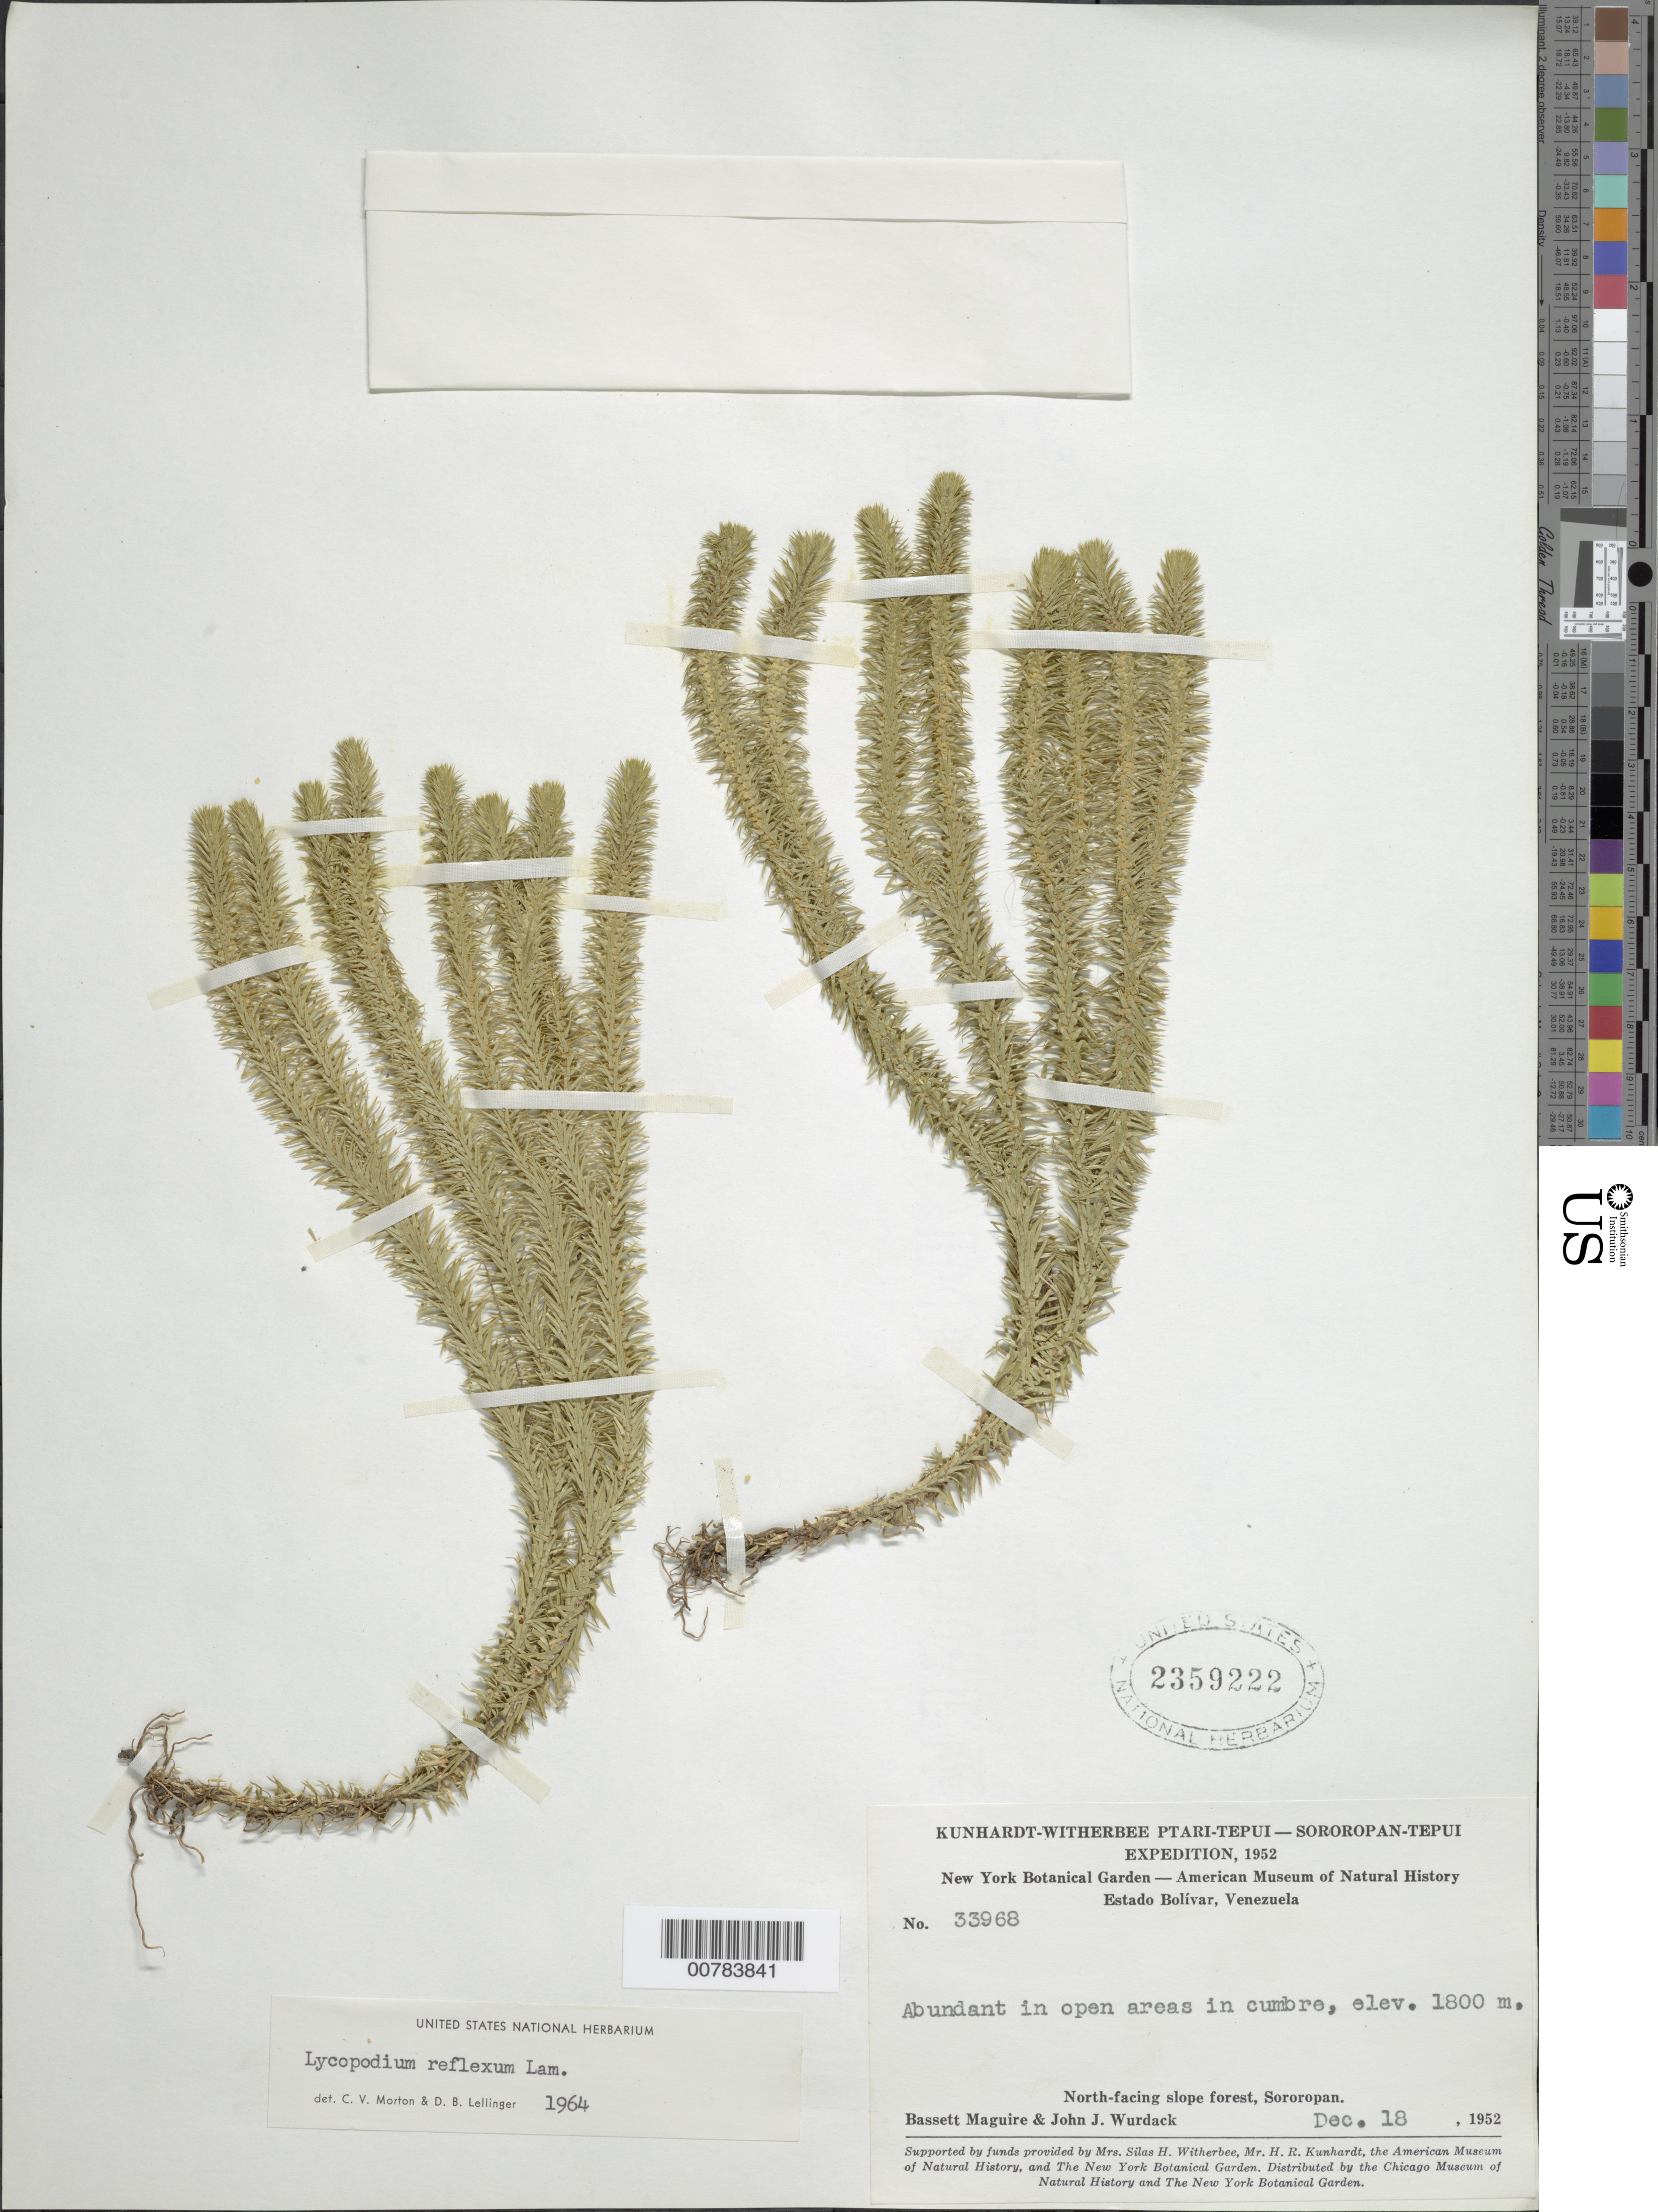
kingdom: Plantae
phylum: Tracheophyta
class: Lycopodiopsida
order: Lycopodiales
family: Lycopodiaceae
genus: Phlegmariurus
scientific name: Phlegmariurus reflexus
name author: (Lam.) B. Øllg.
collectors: B. Maguire & J. J. Wurdack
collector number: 33968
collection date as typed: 18-Dec-52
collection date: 1952-12-18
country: Venezuela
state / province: Bolívar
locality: Sororopán-tepuí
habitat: North-facing slope forest, in cumbre; open areas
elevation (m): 1800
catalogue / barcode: US 2359222